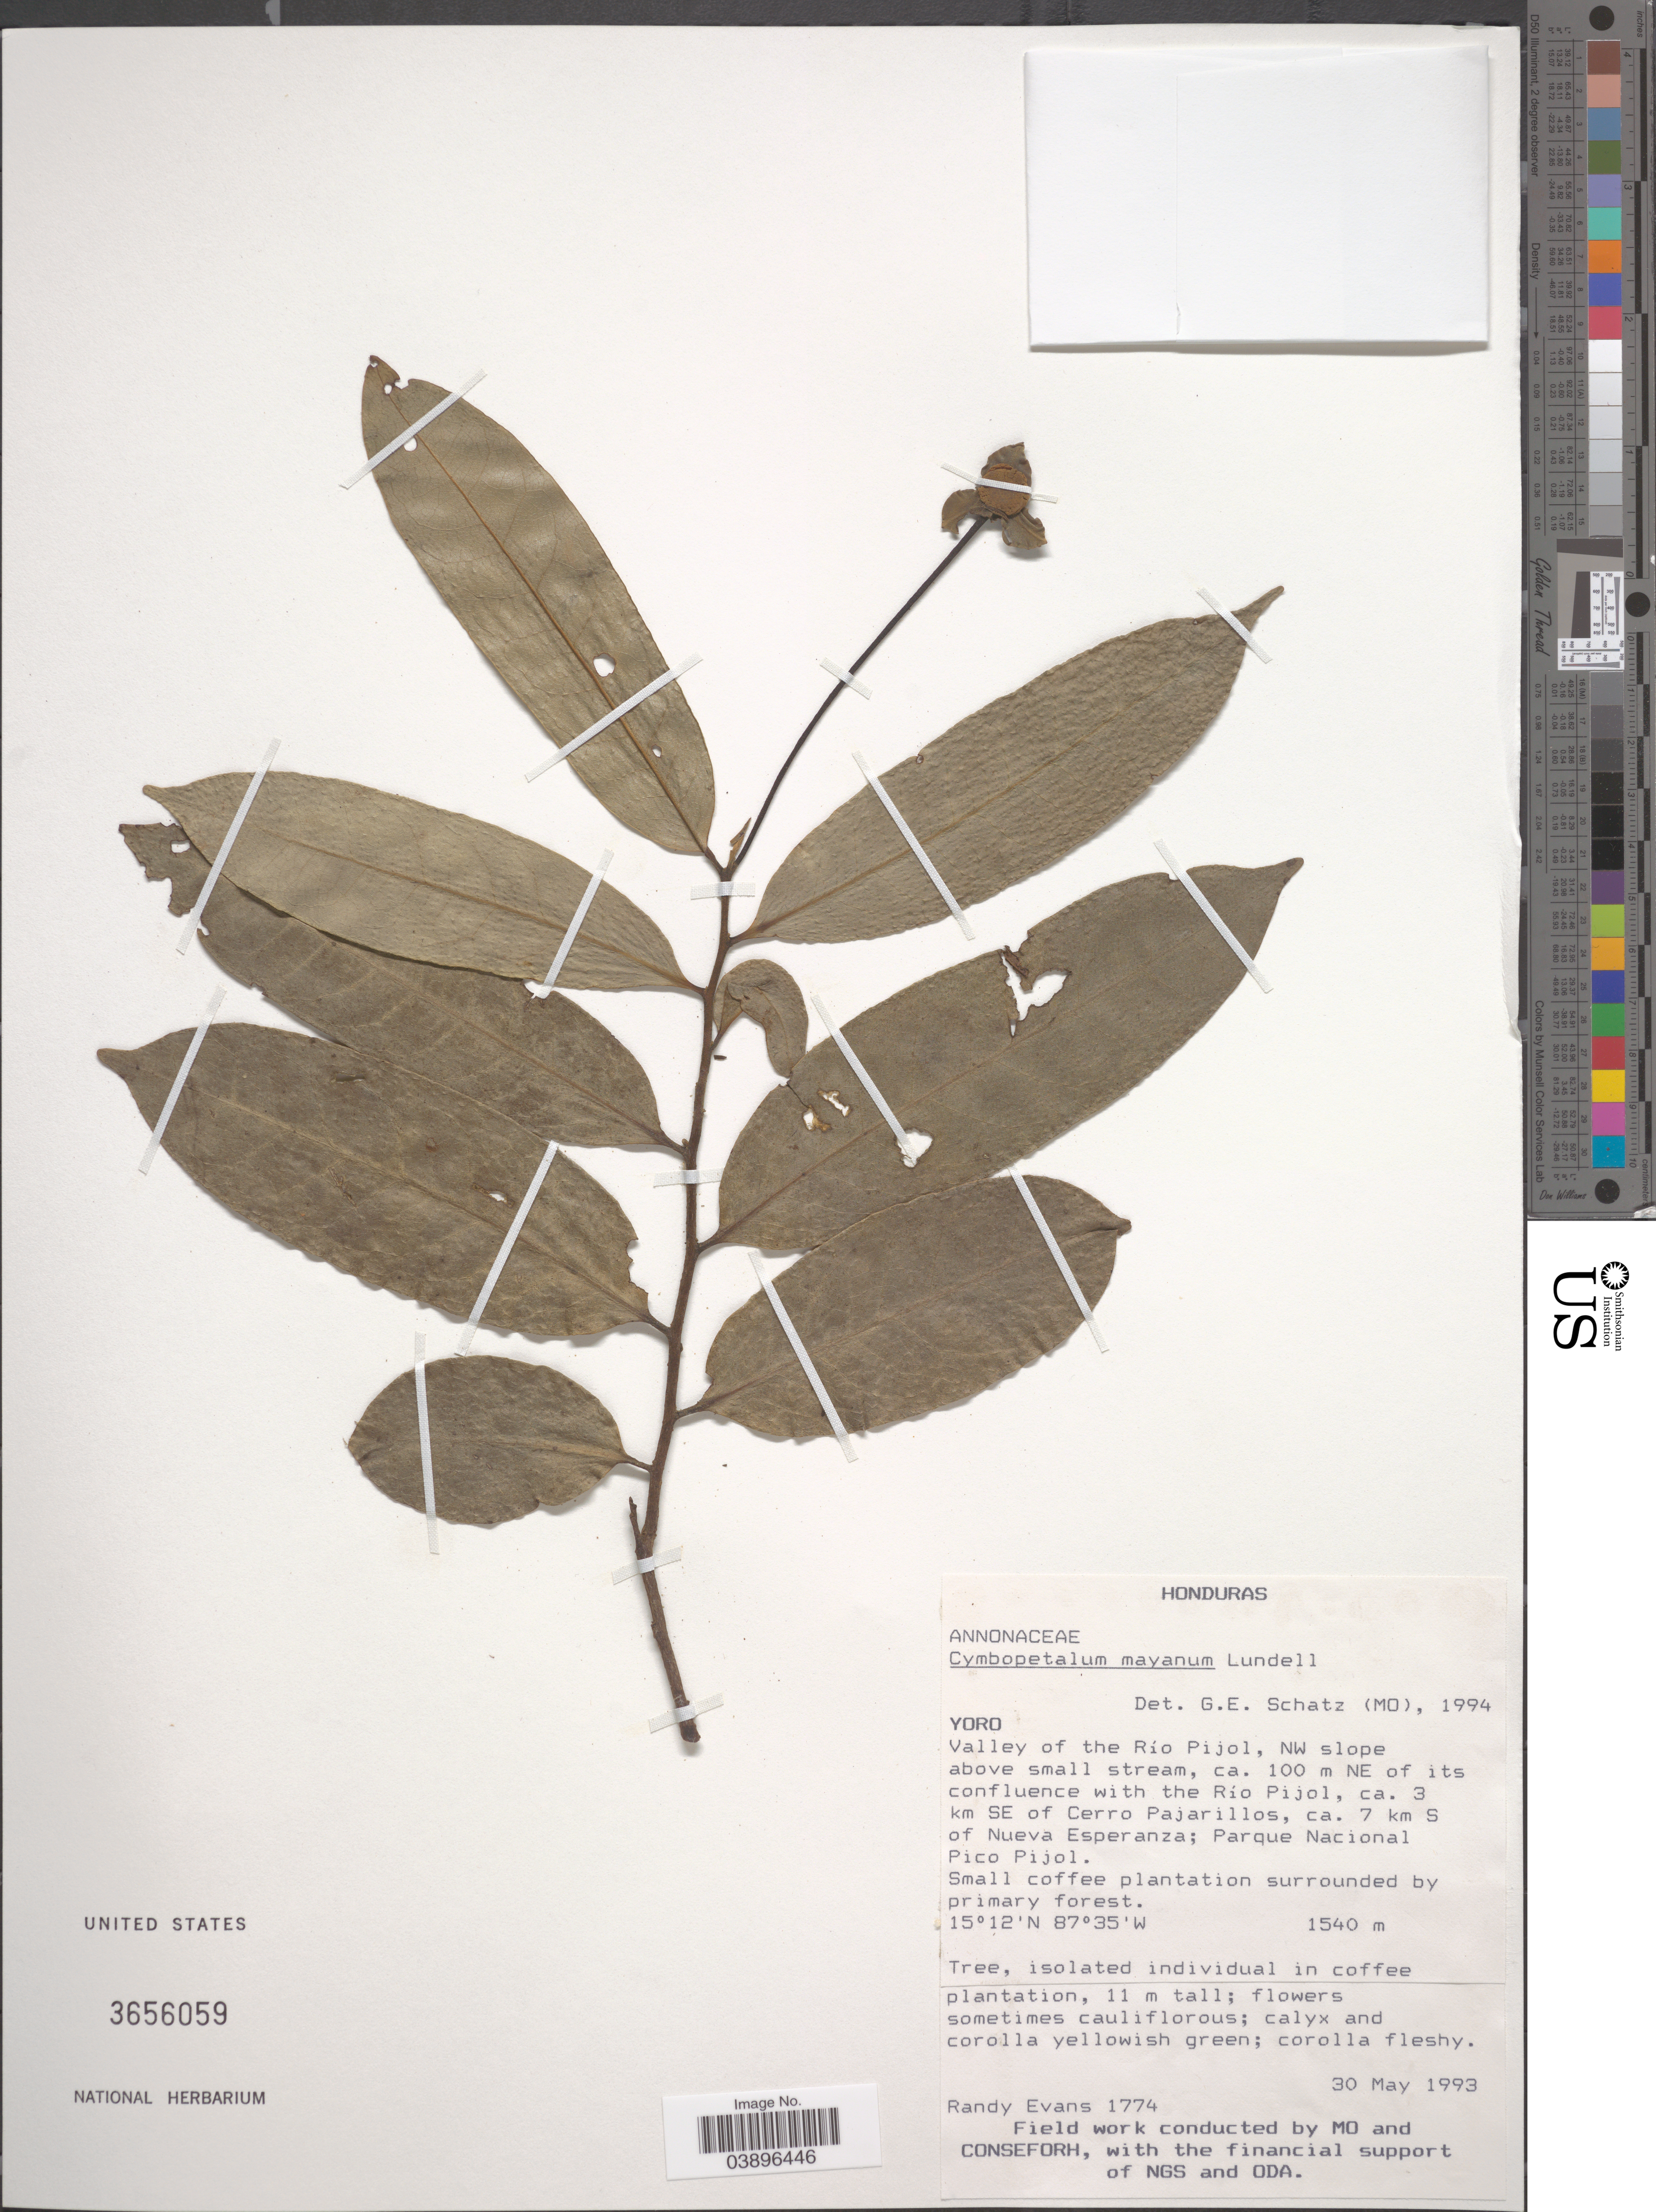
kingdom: Plantae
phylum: Tracheophyta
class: Magnoliopsida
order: Magnoliales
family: Annonaceae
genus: Cymbopetalum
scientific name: Cymbopetalum mayanum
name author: Lundell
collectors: R. Evans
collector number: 1774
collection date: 1993-05-30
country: Honduras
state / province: Yoro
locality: Valley of the río Pijol, NW slope above small stream, ca. 100 m NE of its confluence with the Río Pijol, ca. 3 km SE of Cerro Esperanza; Parque Nacional Pico Pijol.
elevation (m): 1540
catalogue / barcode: US 3656059